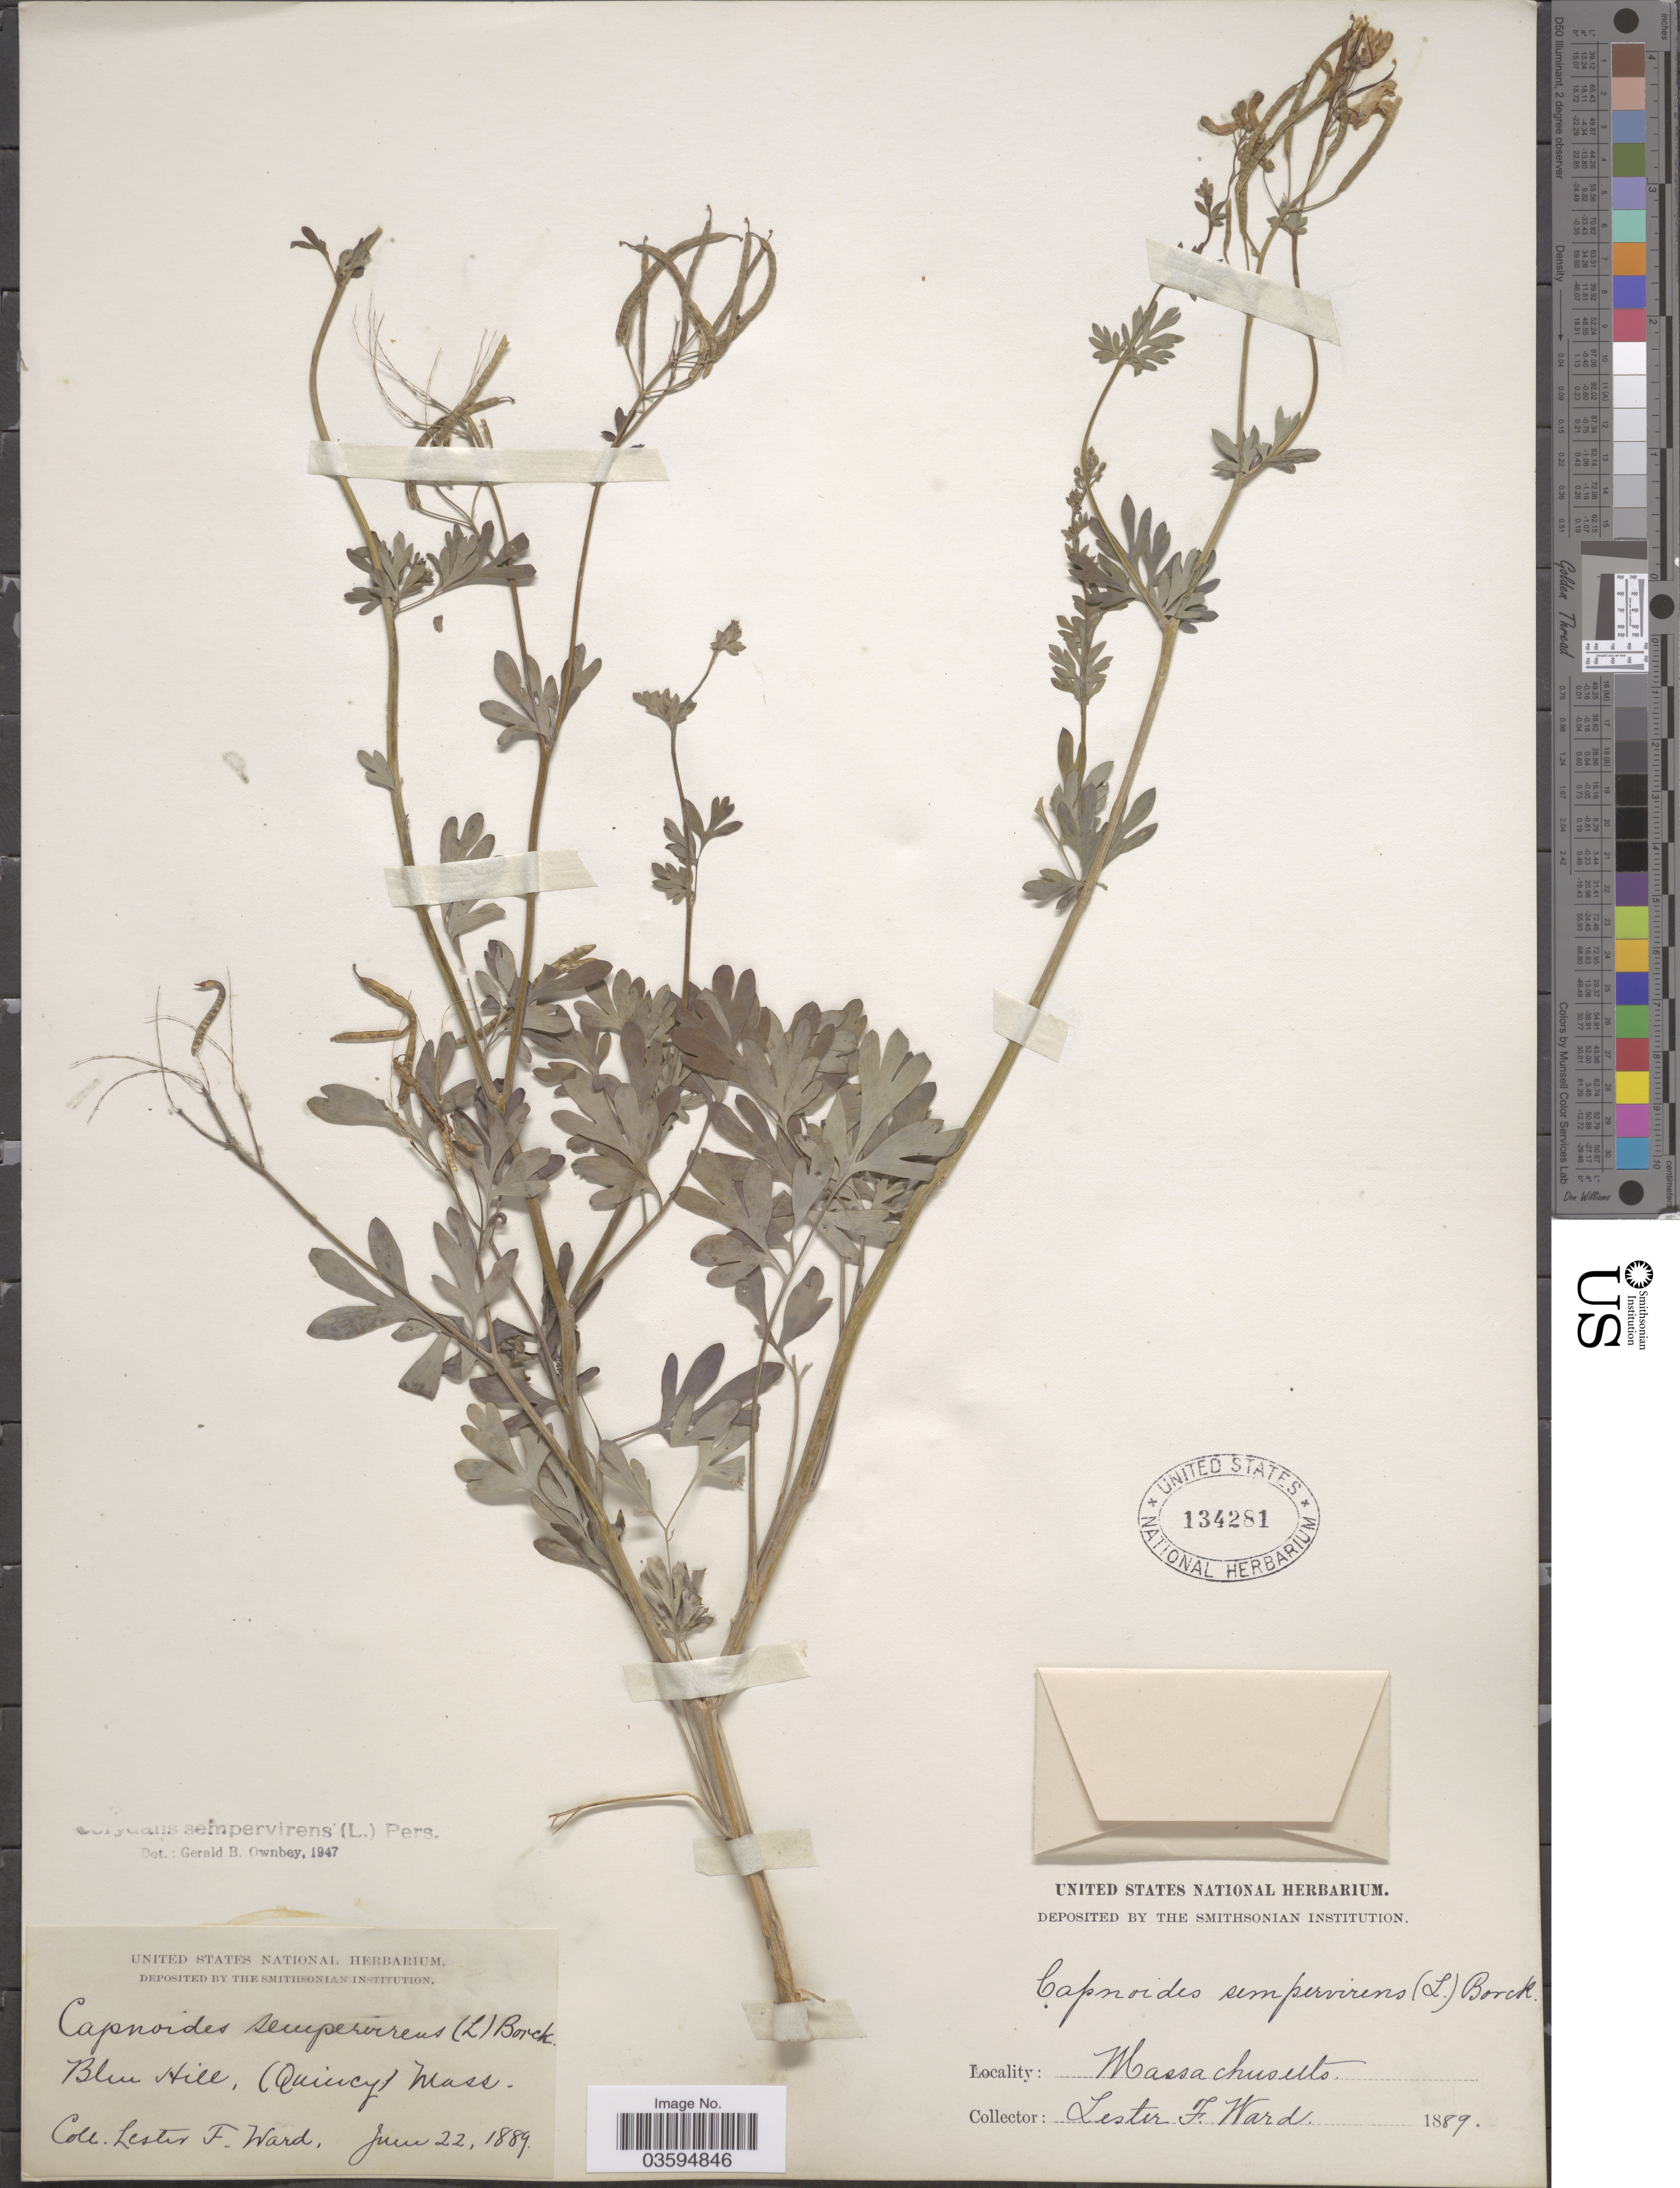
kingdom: Plantae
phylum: Tracheophyta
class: Magnoliopsida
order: Ranunculales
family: Papaveraceae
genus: Capnoides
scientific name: Capnoides sempervirens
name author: (L.) Borkh.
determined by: Strong, M. T., (US), Smithsonian Institution - National Museum of Natural History (UNITED STATES)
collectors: L. F. Ward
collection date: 1889-06-22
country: United States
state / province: Massachusetts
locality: Blue Hill, (Quincy).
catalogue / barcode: US 134281